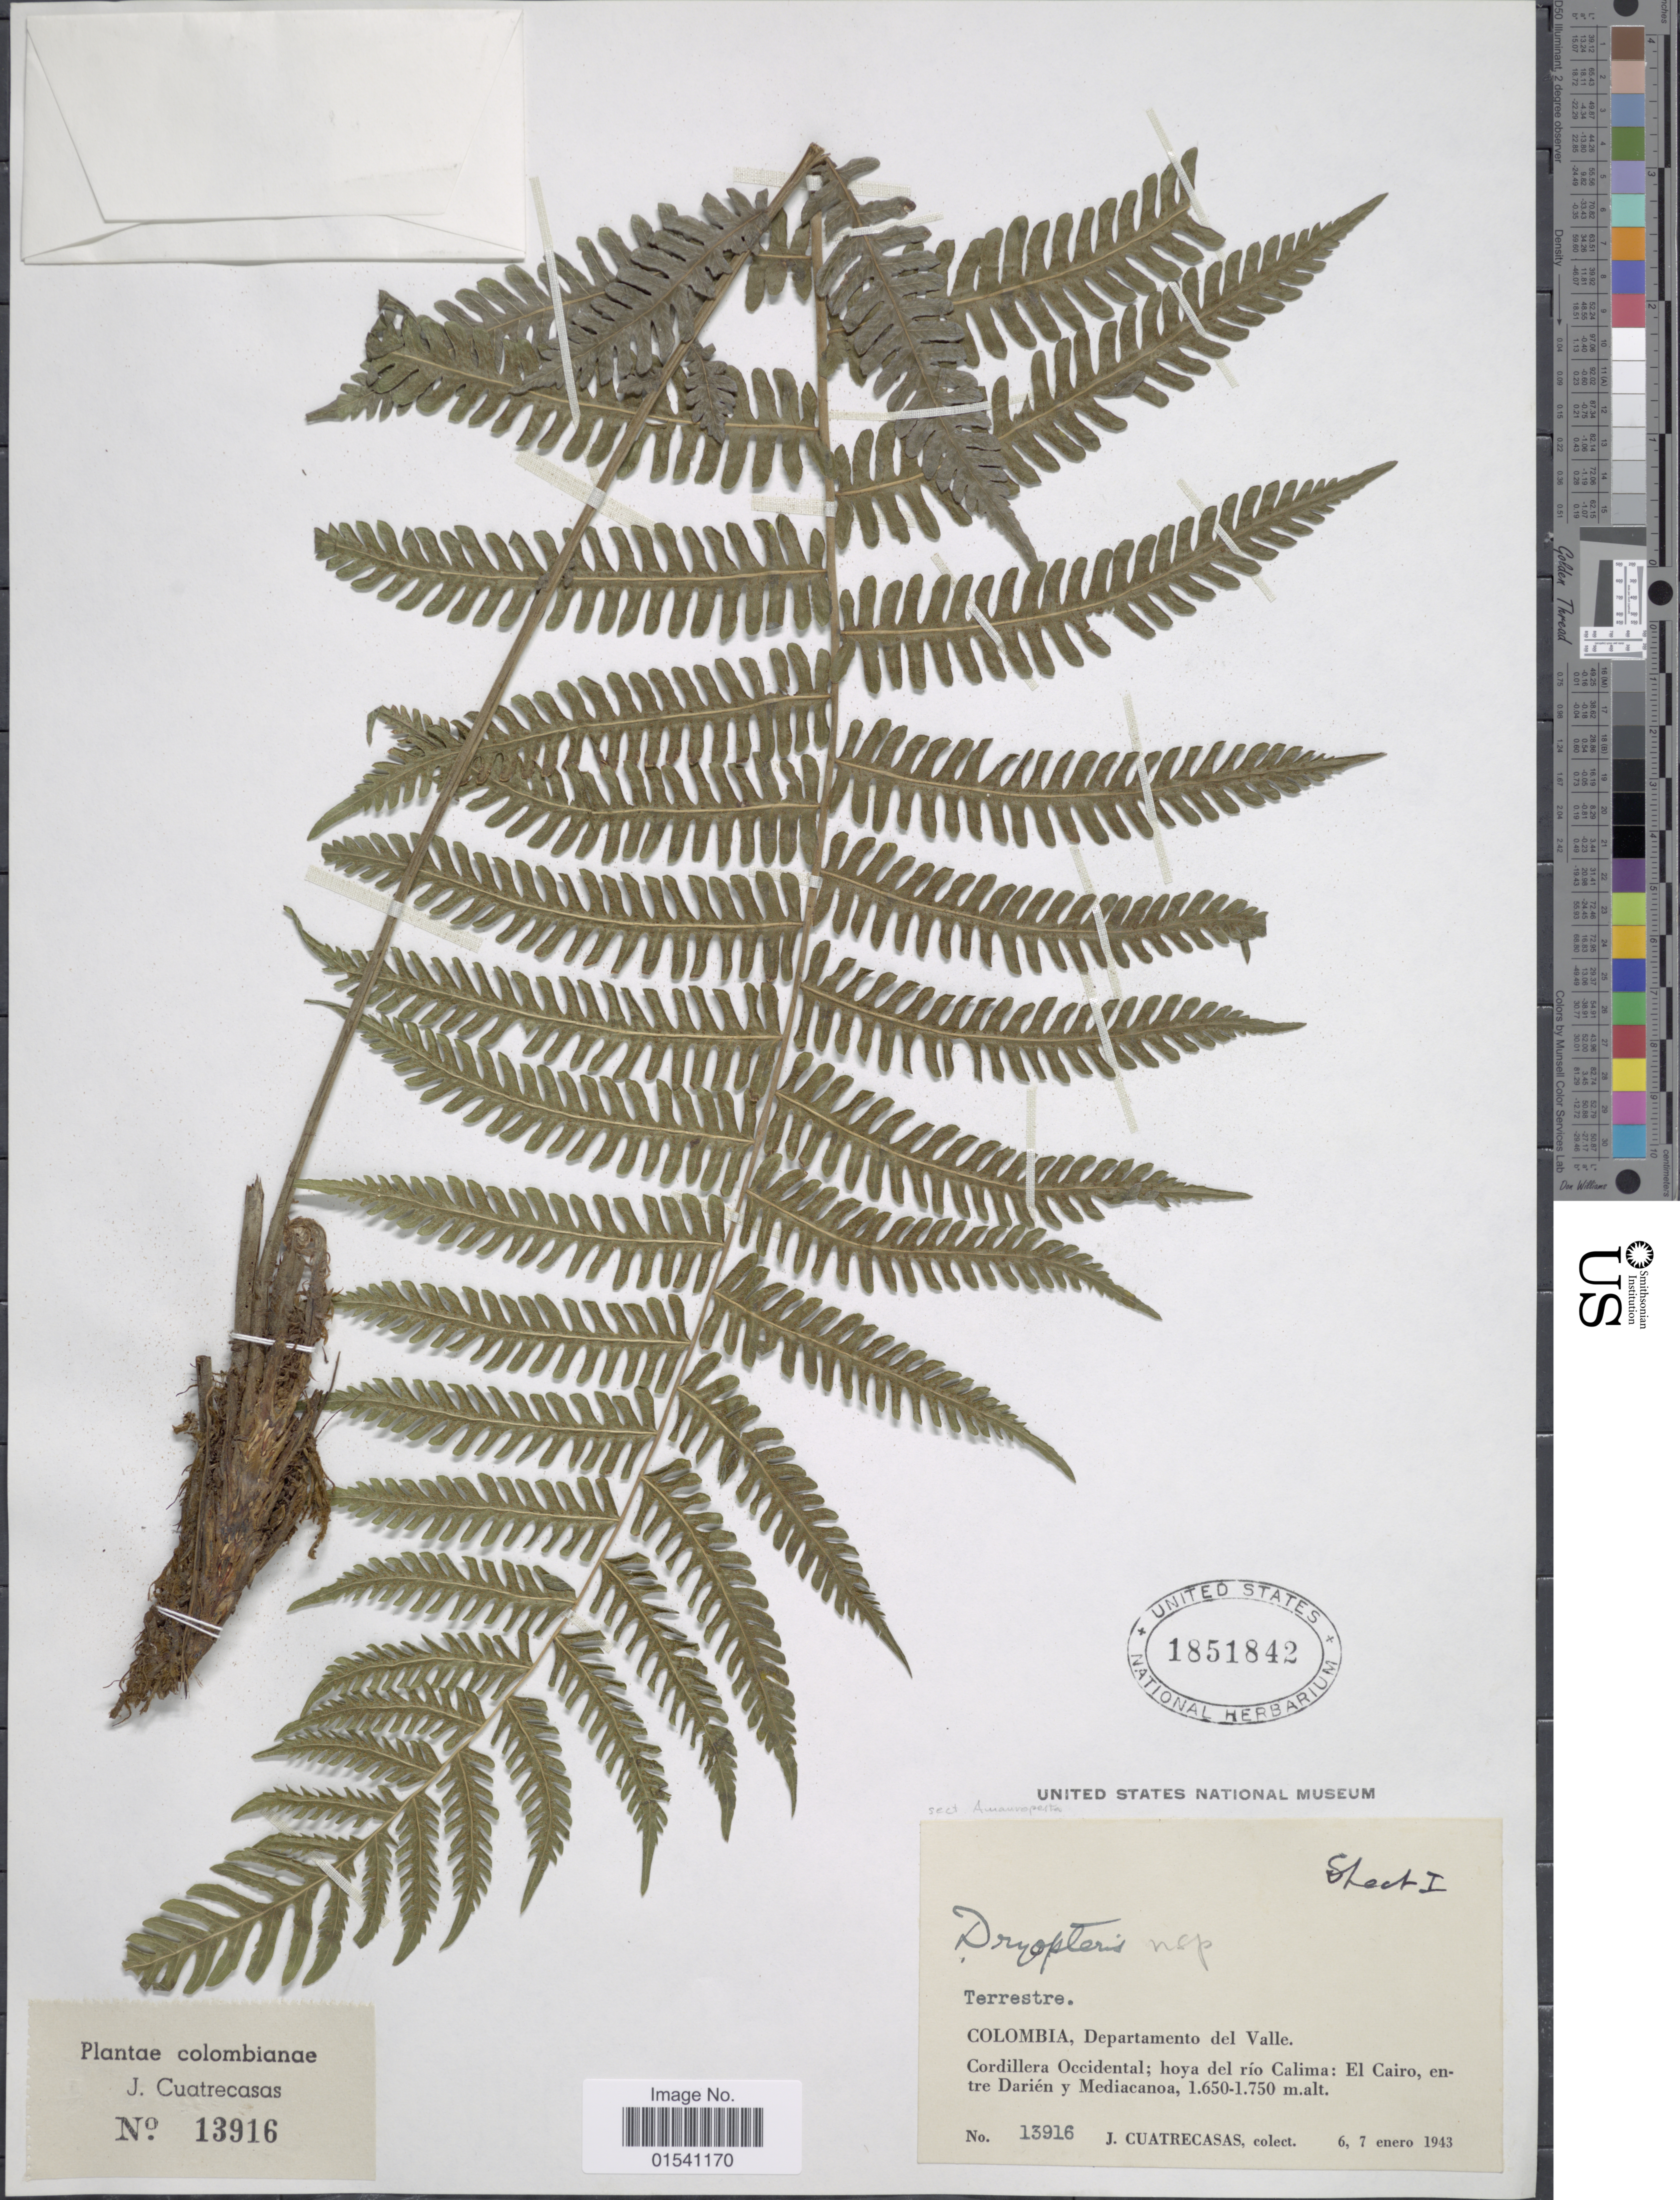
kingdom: Plantae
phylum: Tracheophyta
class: Polypodiopsida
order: Polypodiales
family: Thelypteridaceae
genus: Amauropelta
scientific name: Amauropelta sp.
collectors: J. Cuatrecasas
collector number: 13916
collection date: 1943-01-06/1943-01-07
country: Colombia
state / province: Valle del Cauca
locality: Departamento del Valle. Cordillera Occidental; hoya del río Calima: El Cairo, entre Darién y Mediacanoa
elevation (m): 1650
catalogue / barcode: US 1851842